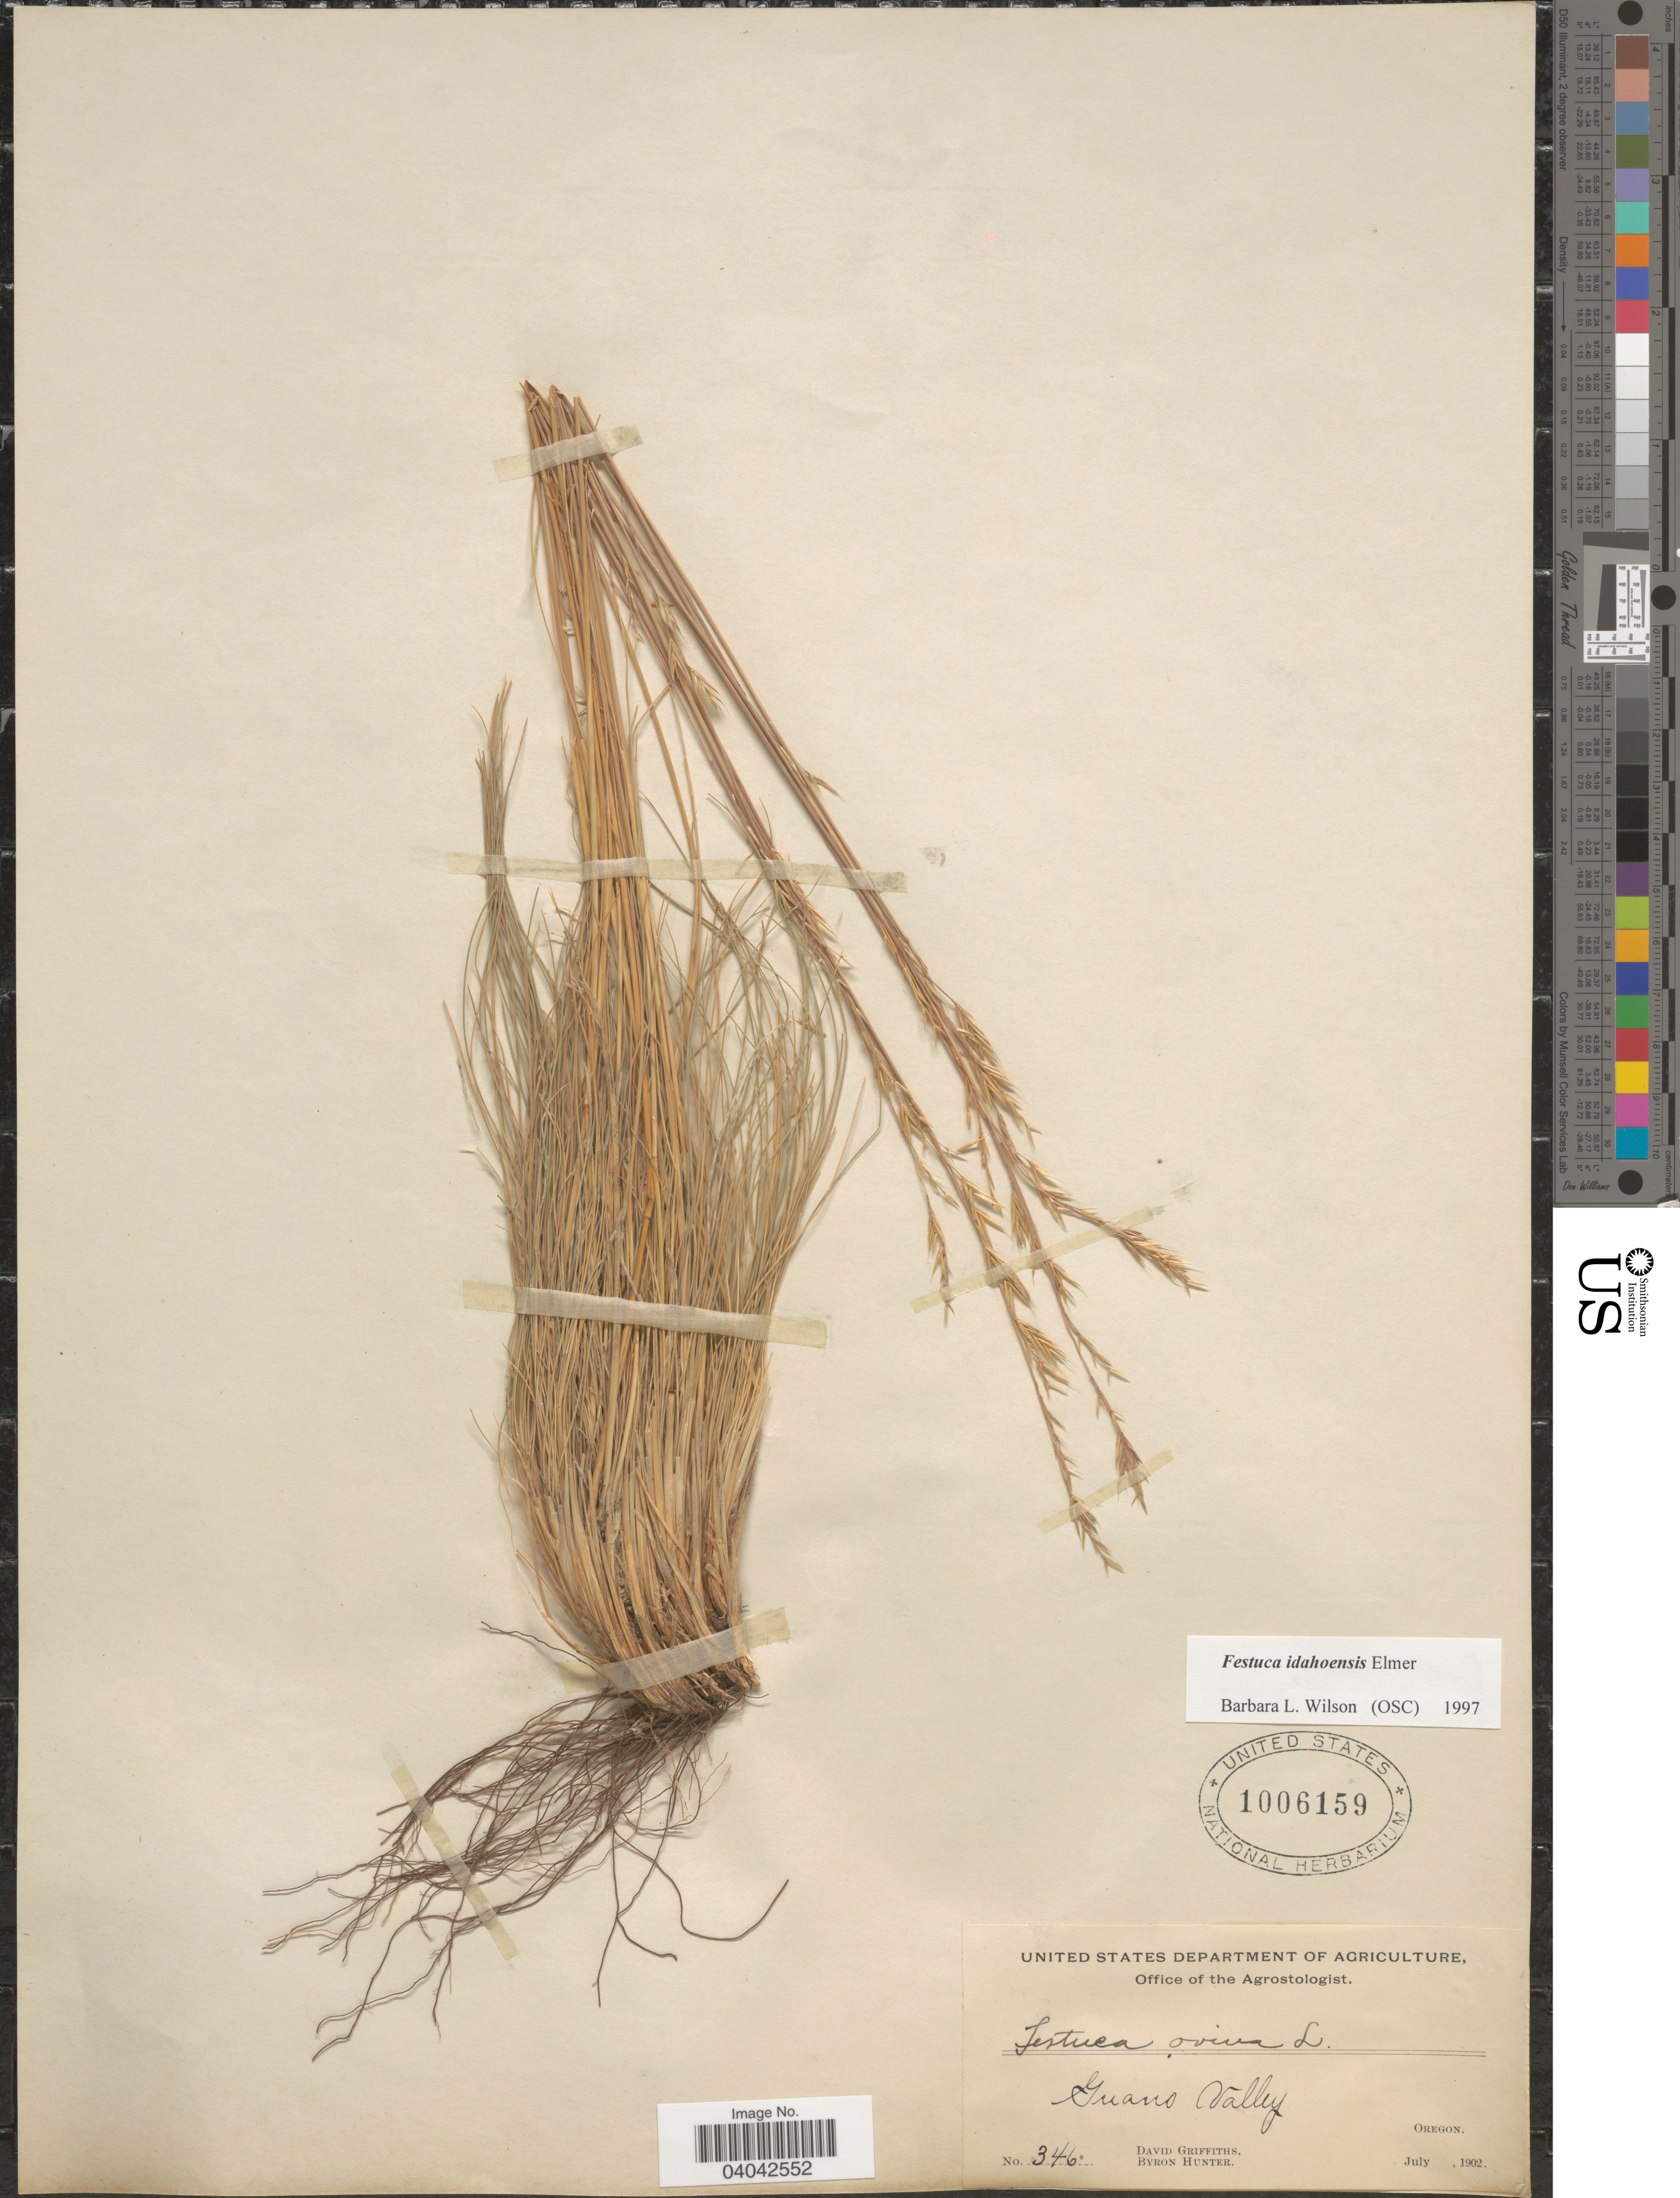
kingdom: Plantae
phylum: Tracheophyta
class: Liliopsida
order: Poales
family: Poaceae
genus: Festuca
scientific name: Festuca idahoensis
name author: Elmer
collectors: D. Griffiths & B. Hunter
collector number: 346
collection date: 1902-07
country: United States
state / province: Oregon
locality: Guano Valley.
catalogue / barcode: US 1006159